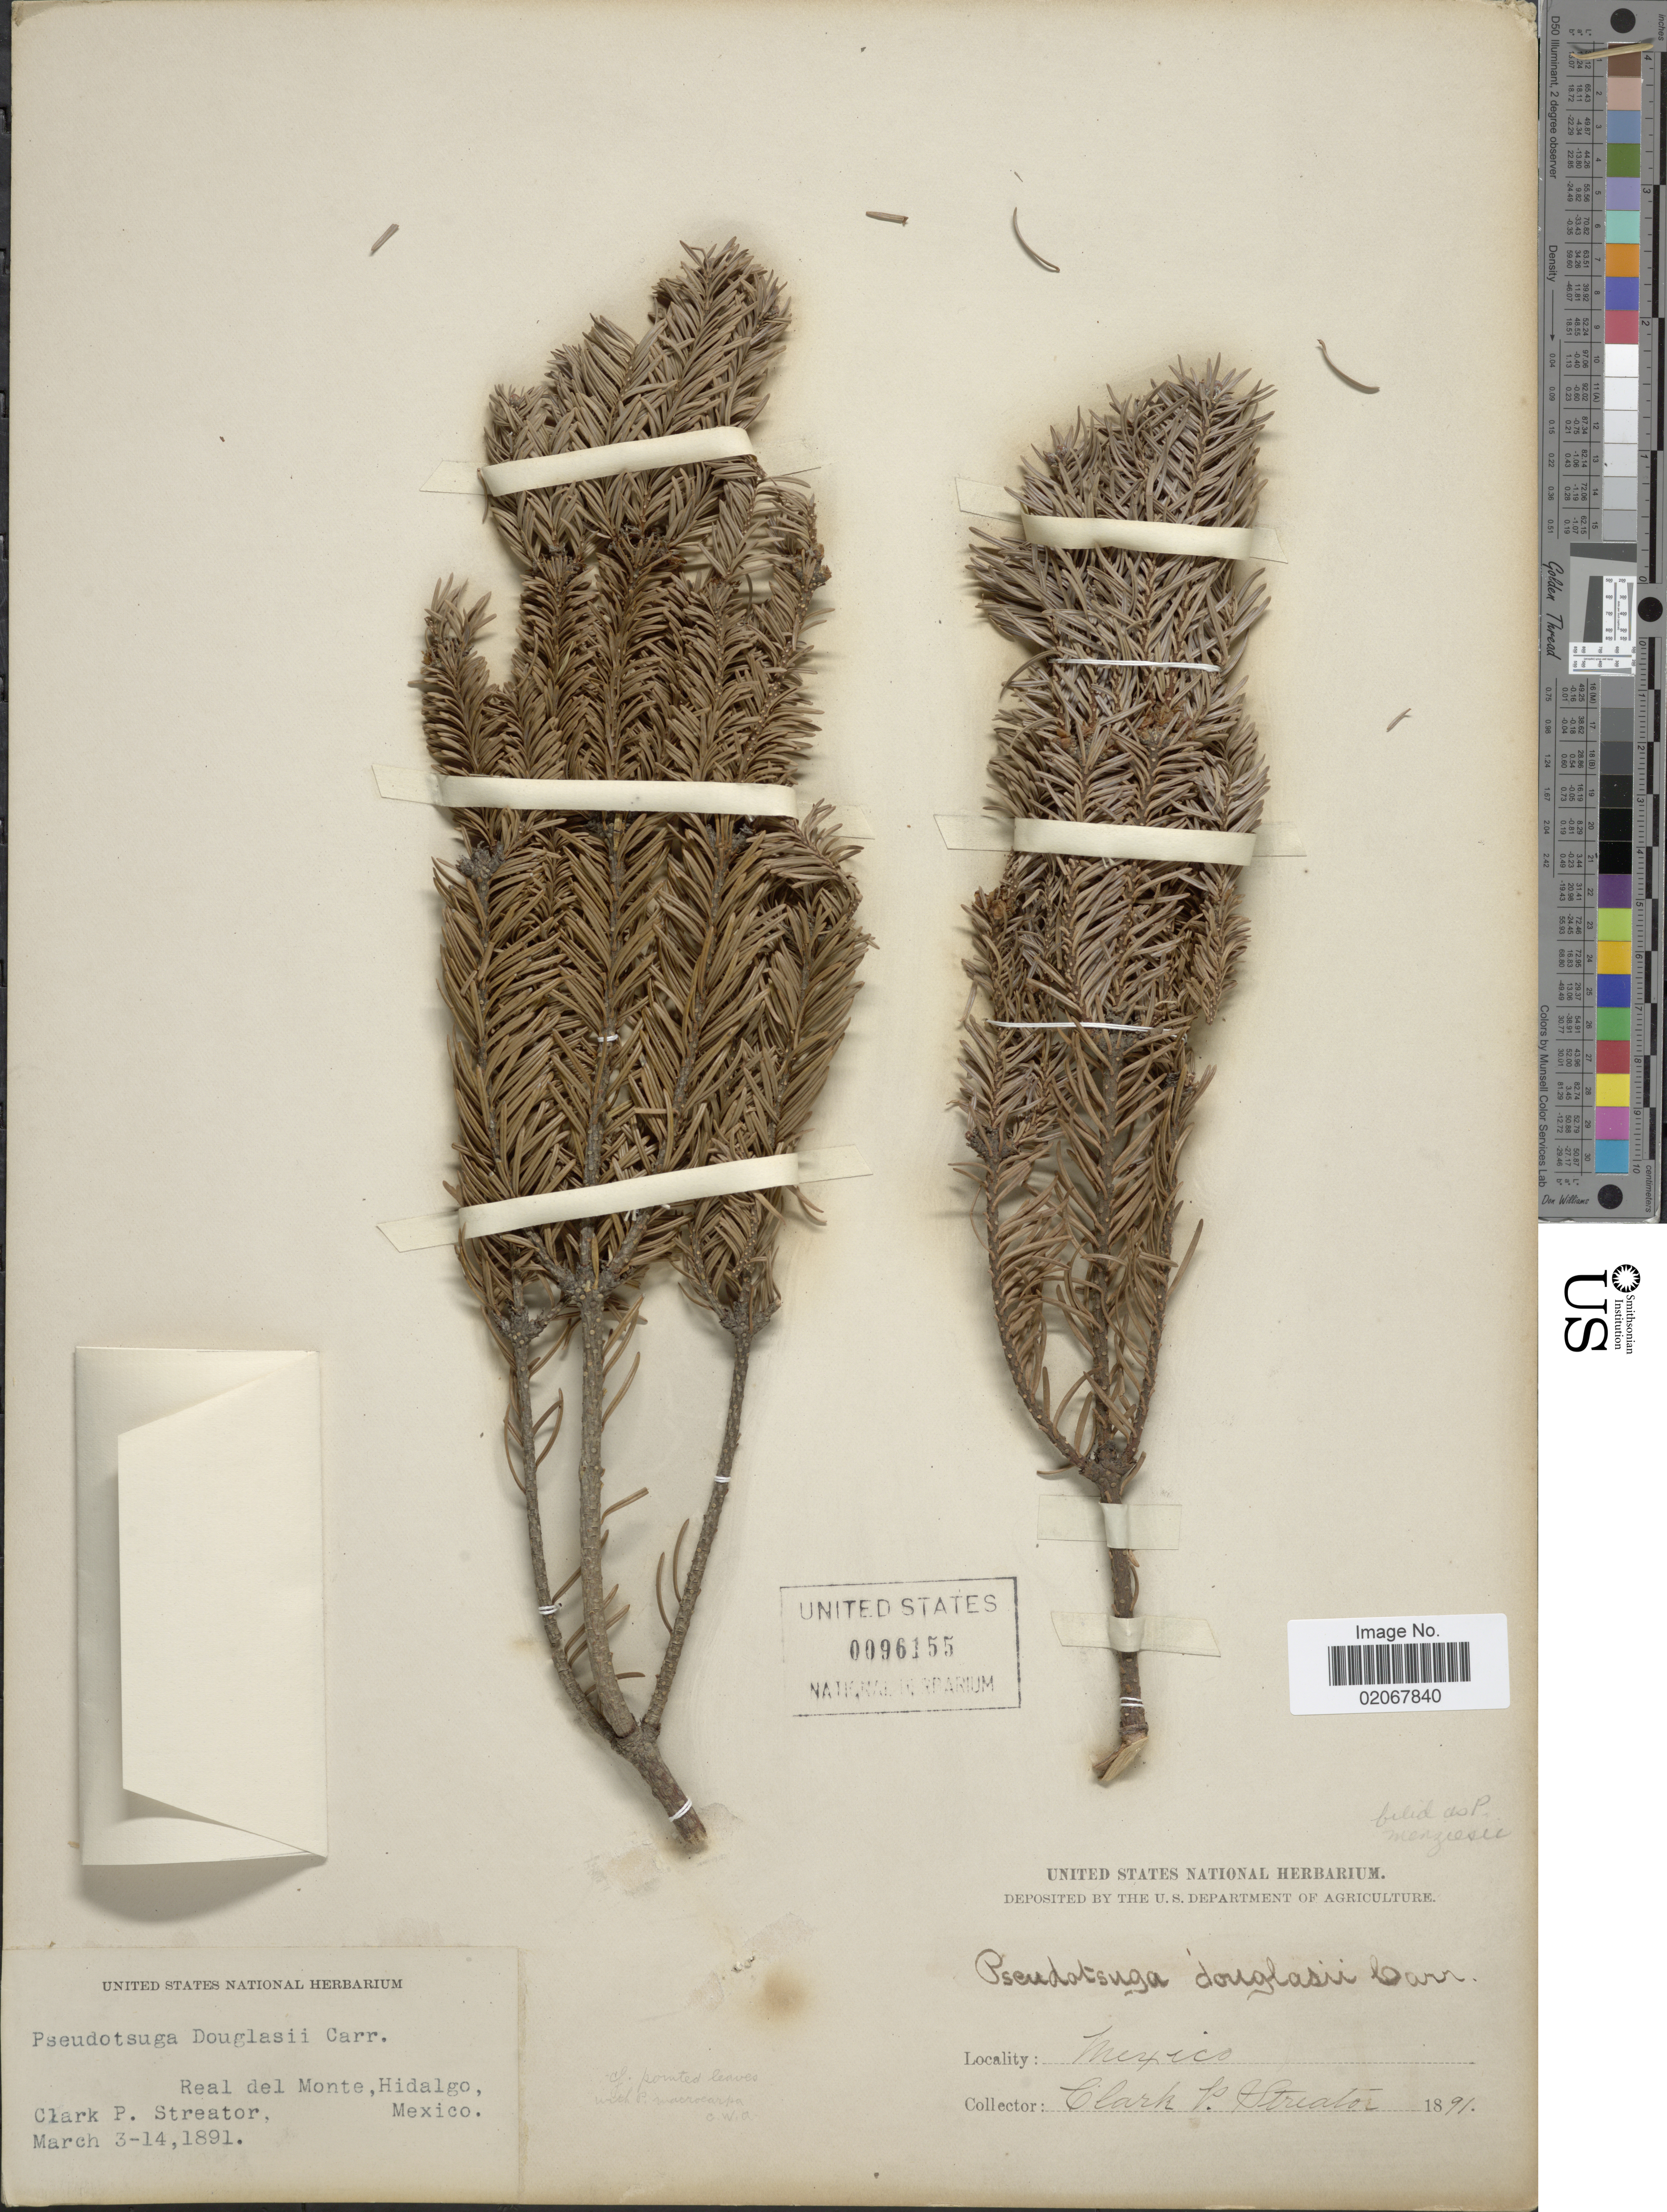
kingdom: Plantae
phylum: Tracheophyta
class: Pinopsida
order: Pinales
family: Pinaceae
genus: Pseudotsuga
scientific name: Pseudotsuga menziesii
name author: (Mirb.) Franco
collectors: Streator, C. P.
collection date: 1891-03-03/1891-03-14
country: Mexico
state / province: Hidalgo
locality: Real del Monte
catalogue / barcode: US 96155